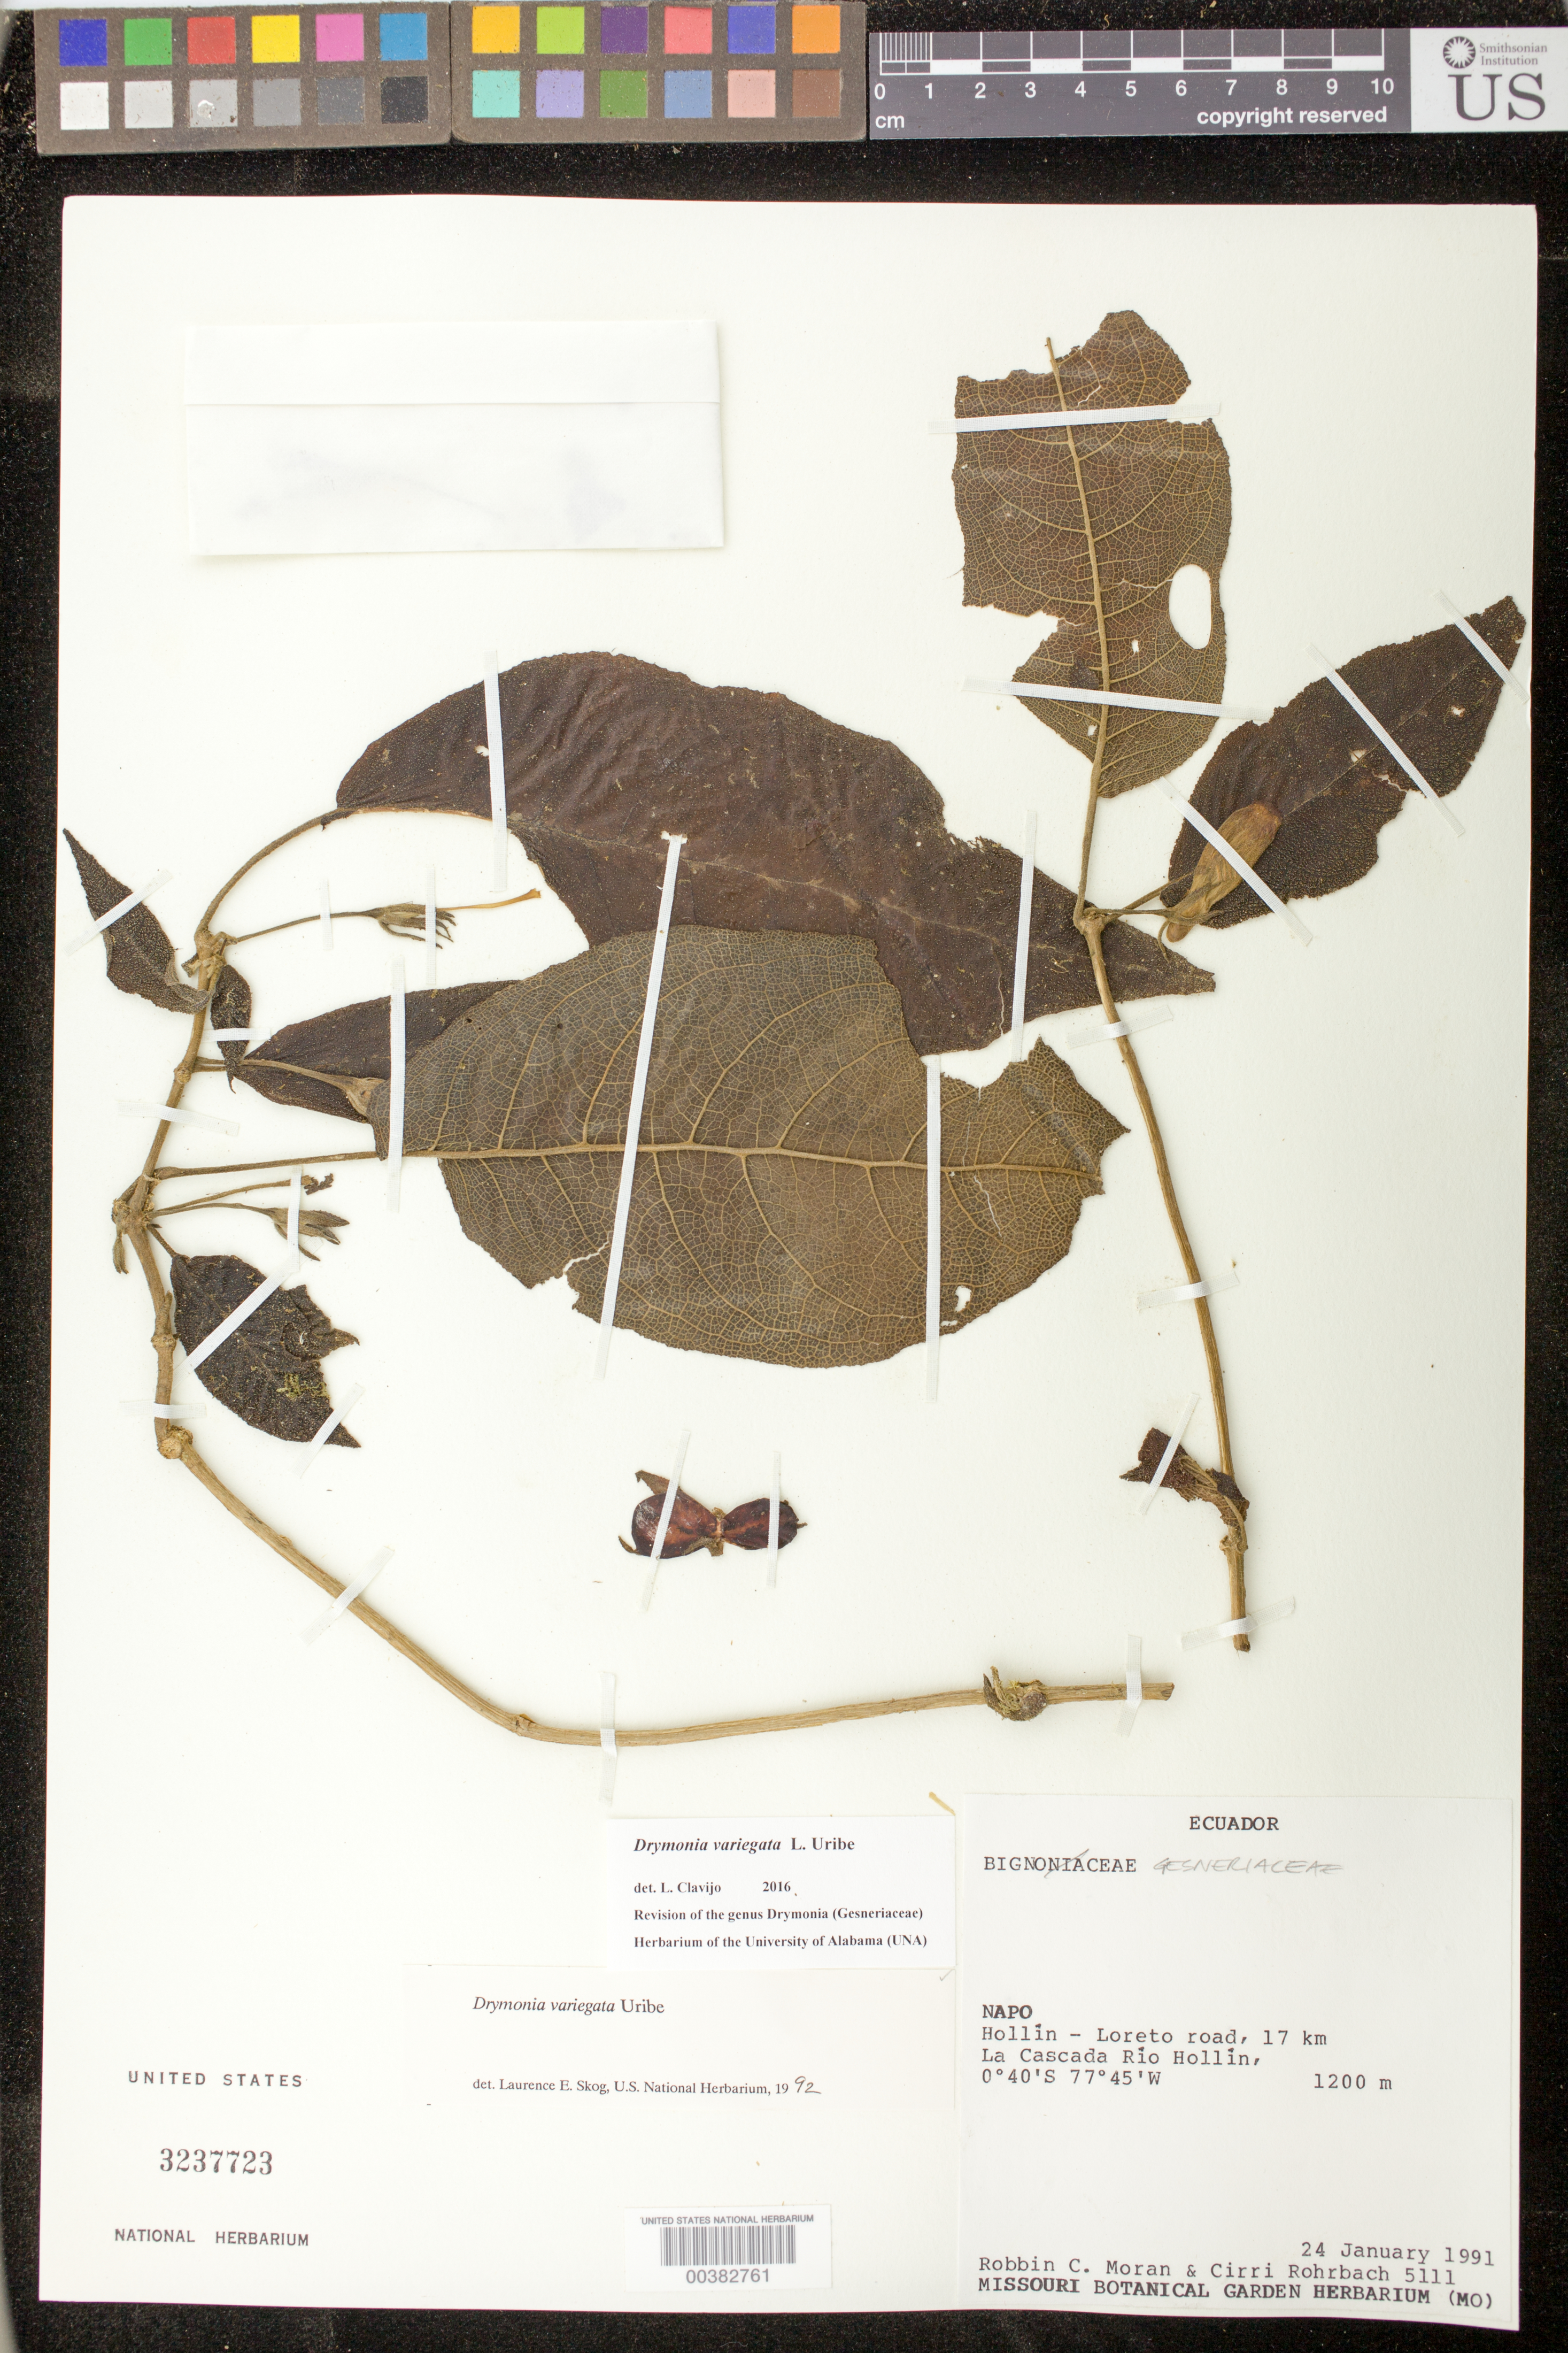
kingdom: Plantae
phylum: Tracheophyta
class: Magnoliopsida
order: Lamiales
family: Gesneriaceae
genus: Drymonia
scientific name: Drymonia variegata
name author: L. Uribe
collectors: R. C. Moran & C. Rohrbach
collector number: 5111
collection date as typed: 24 Jan 1991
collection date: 1991-01-24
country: Ecuador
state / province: Napo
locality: Hollin - Loreto road, 17km La Cascada Rio Hollin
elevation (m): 1200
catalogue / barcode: US 3237723